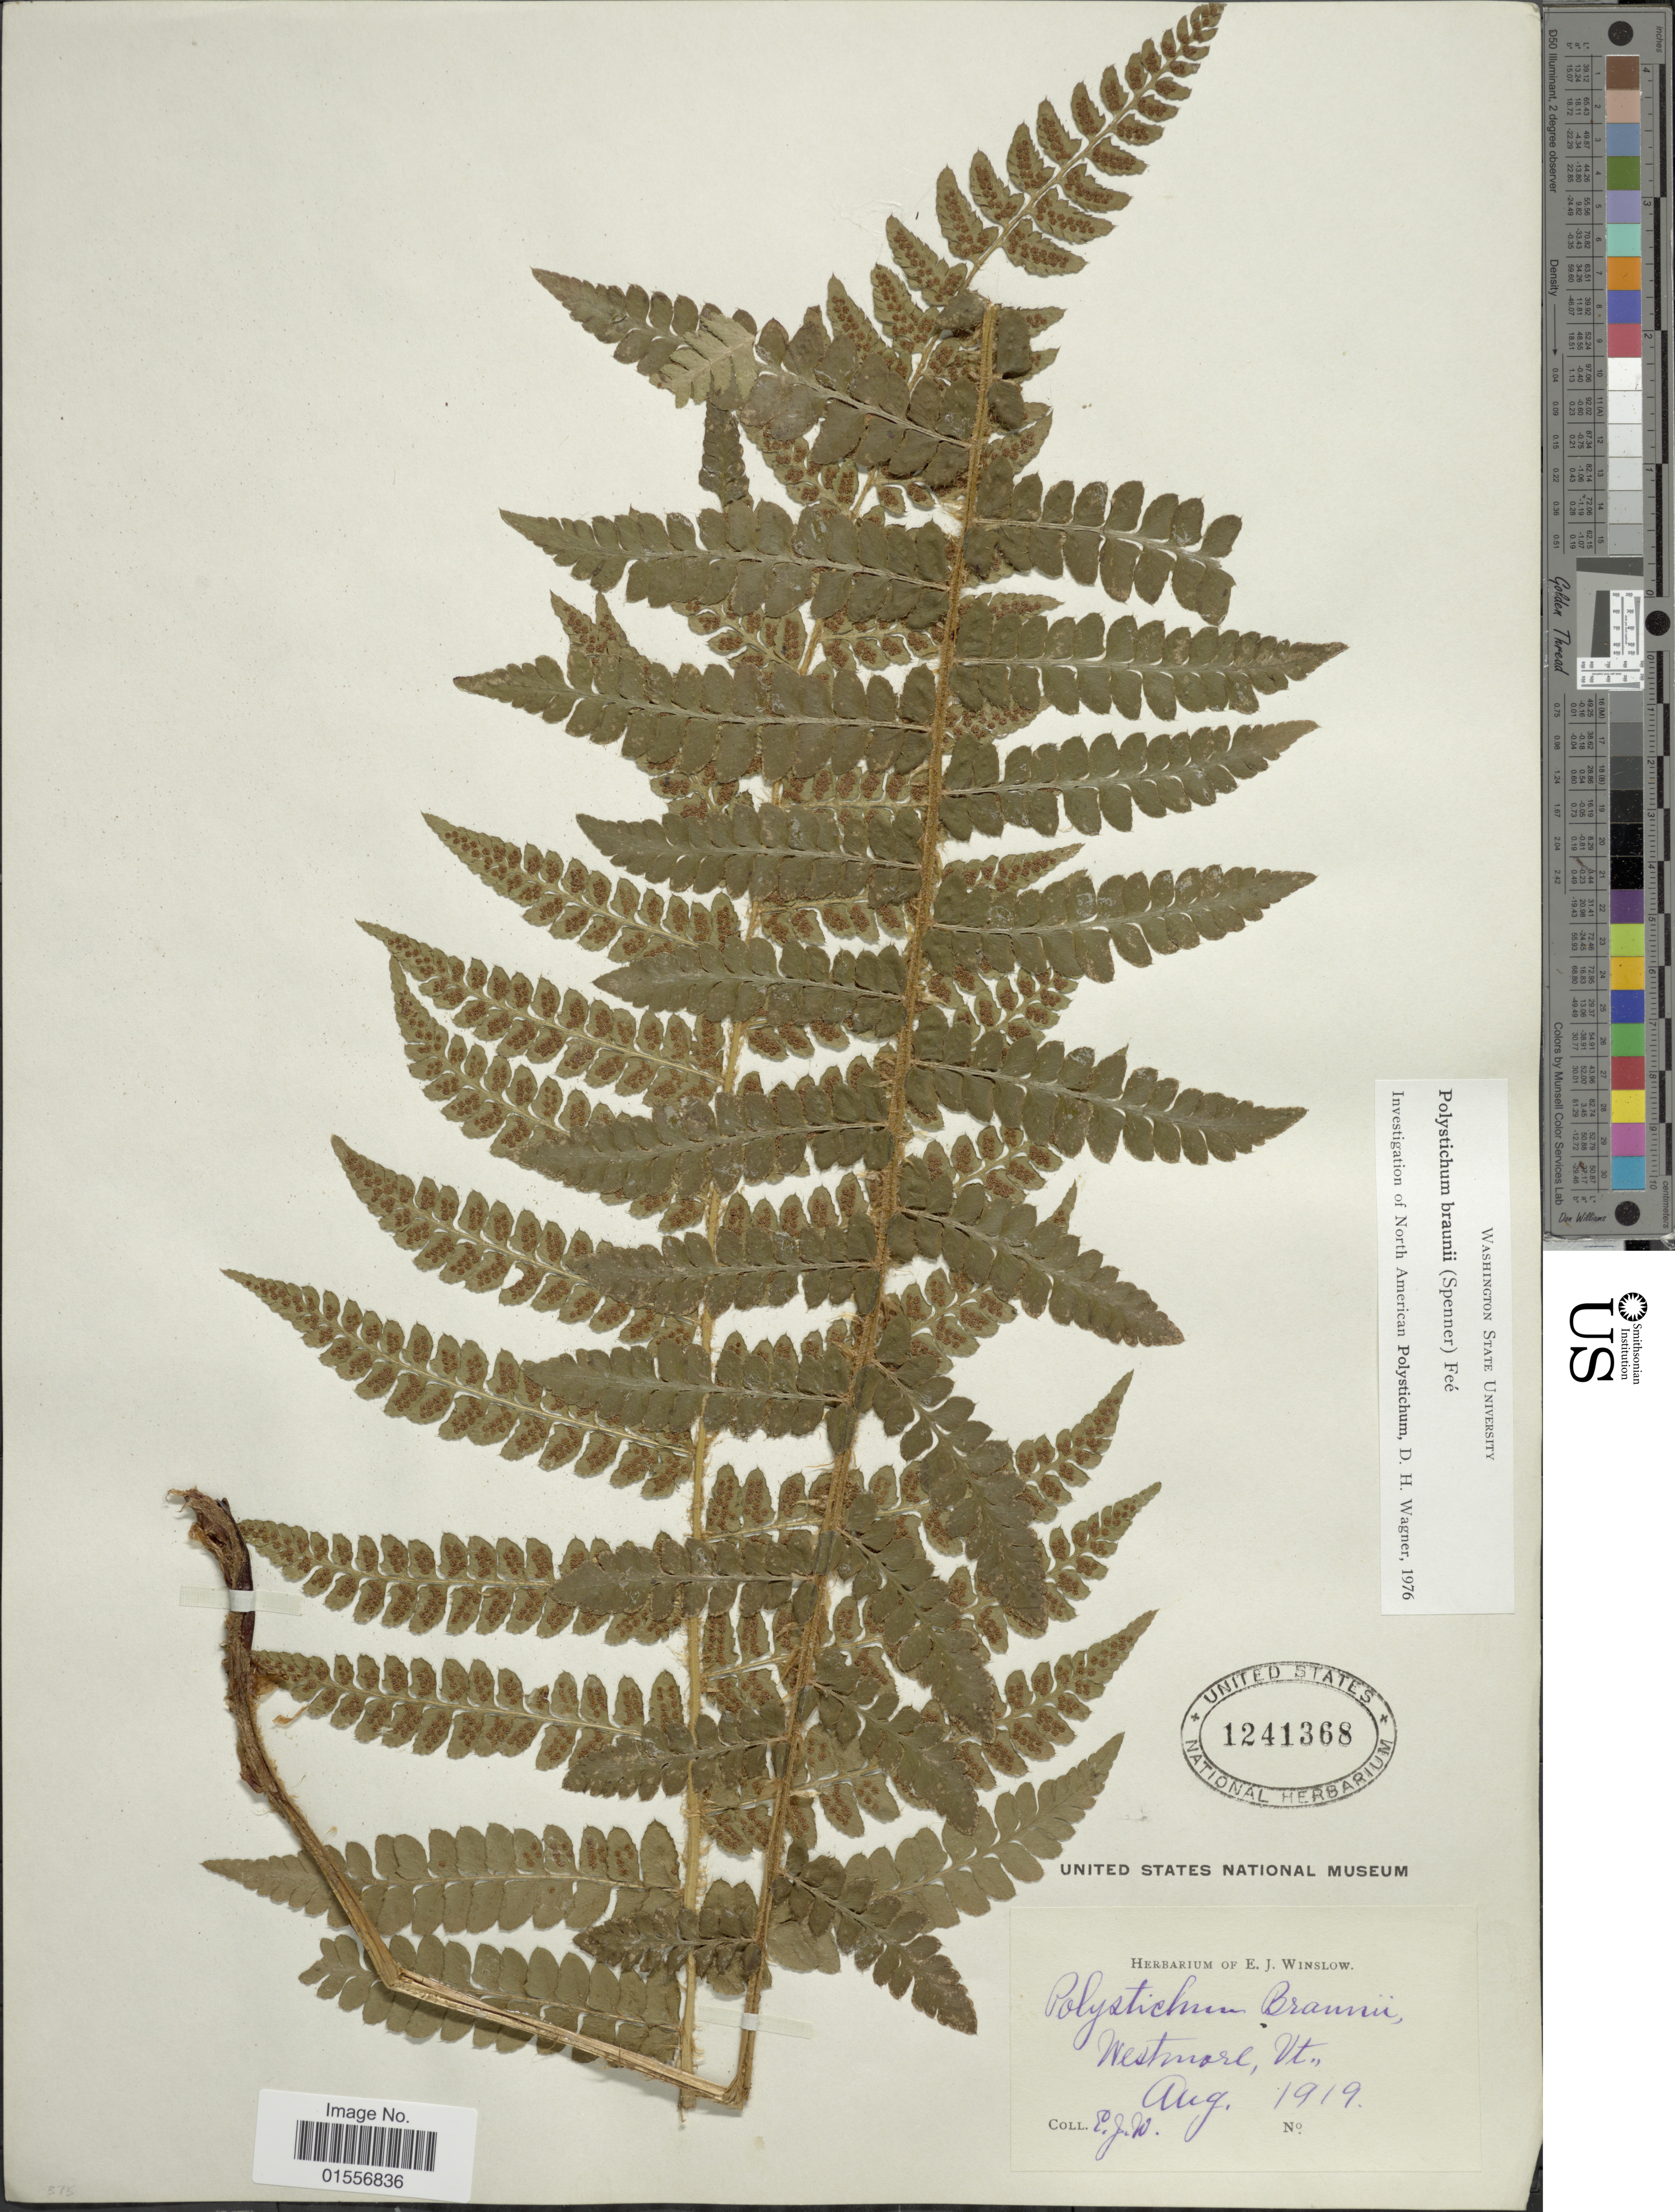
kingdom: Plantae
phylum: Tracheophyta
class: Polypodiopsida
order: Polypodiales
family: Dryopteridaceae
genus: Polystichum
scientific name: Polystichum braunii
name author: (Spenn.) Fée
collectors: E. Winslow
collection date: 1919-08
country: United States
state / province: Vermont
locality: Westmore.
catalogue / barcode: US 1241368